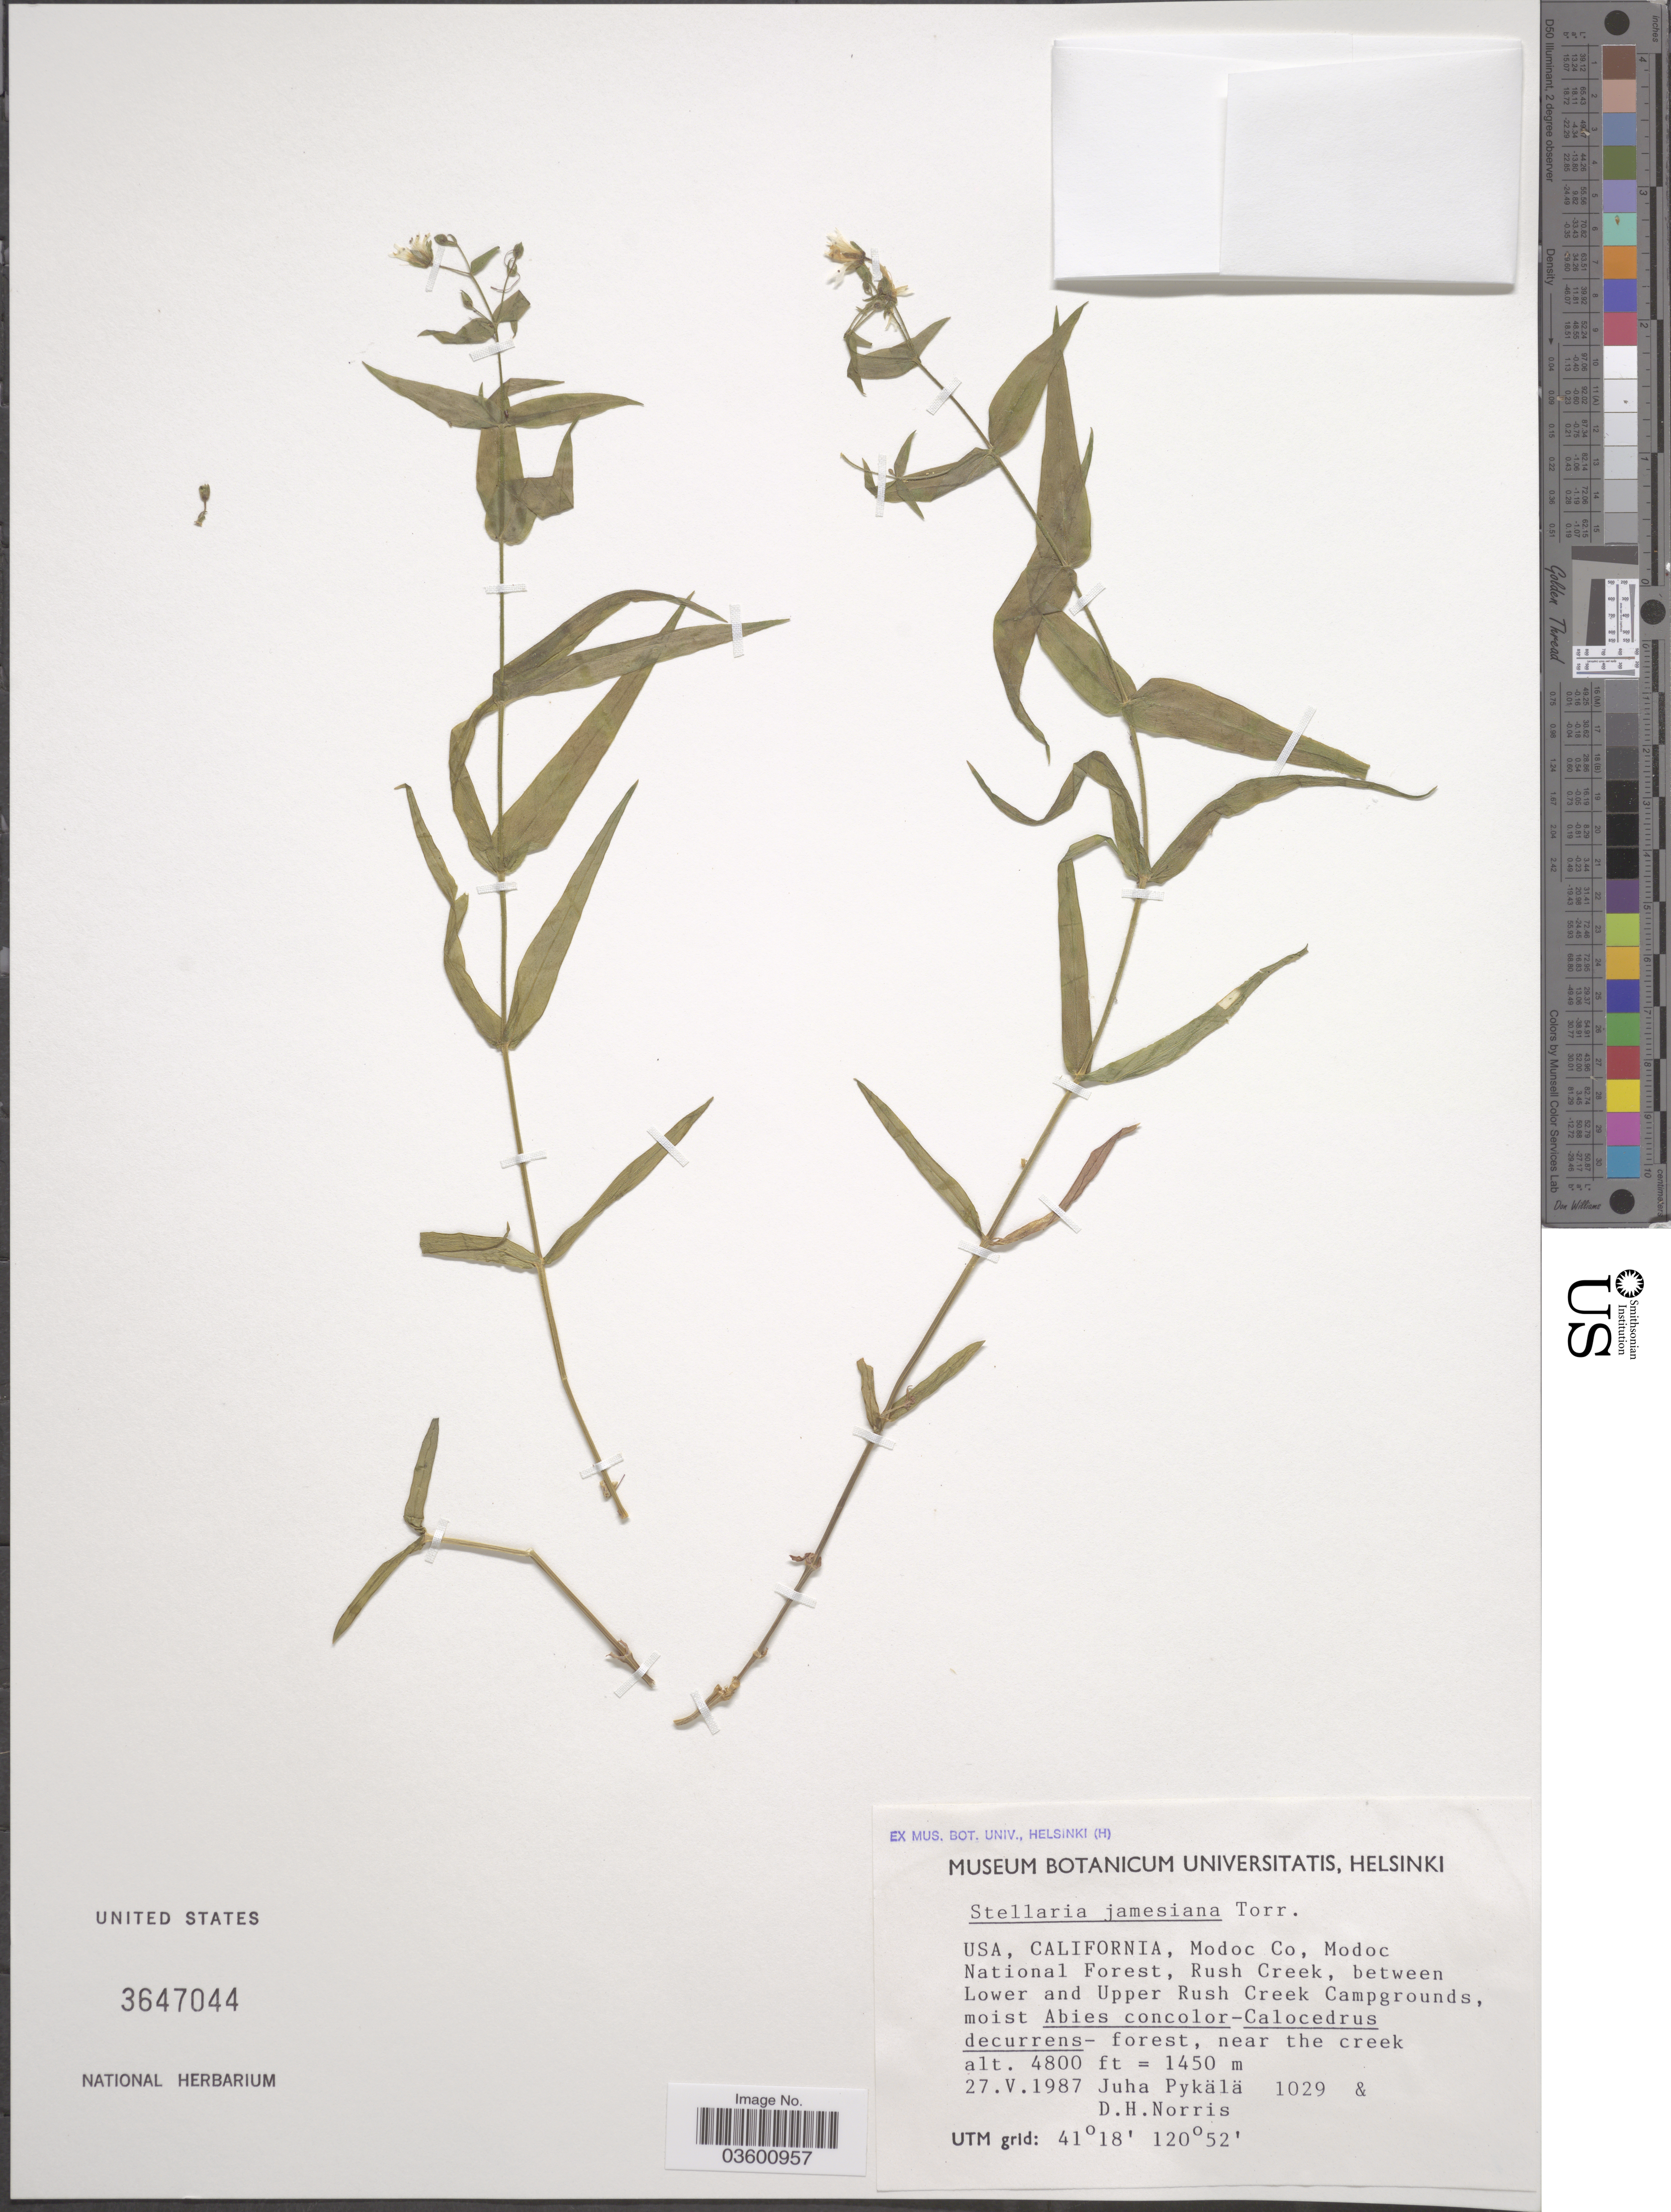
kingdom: Plantae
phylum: Tracheophyta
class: Magnoliopsida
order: Caryophyllales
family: Caryophyllaceae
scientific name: Torreyostellaria jamesiana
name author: (Torr.) Gang Yao et al.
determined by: Strong, M. T., (US), Smithsonian Institution - National Museum of Natural History (UNITED STATES)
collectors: J. Pykala & D. H. Norris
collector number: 1029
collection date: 1987-05-27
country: United States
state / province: California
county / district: Modoc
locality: Modoc Co, Modoc National Forest, Rush Creek, between Lower and Upper Rush Creek Campgrounds.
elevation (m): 1463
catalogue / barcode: US 3647044